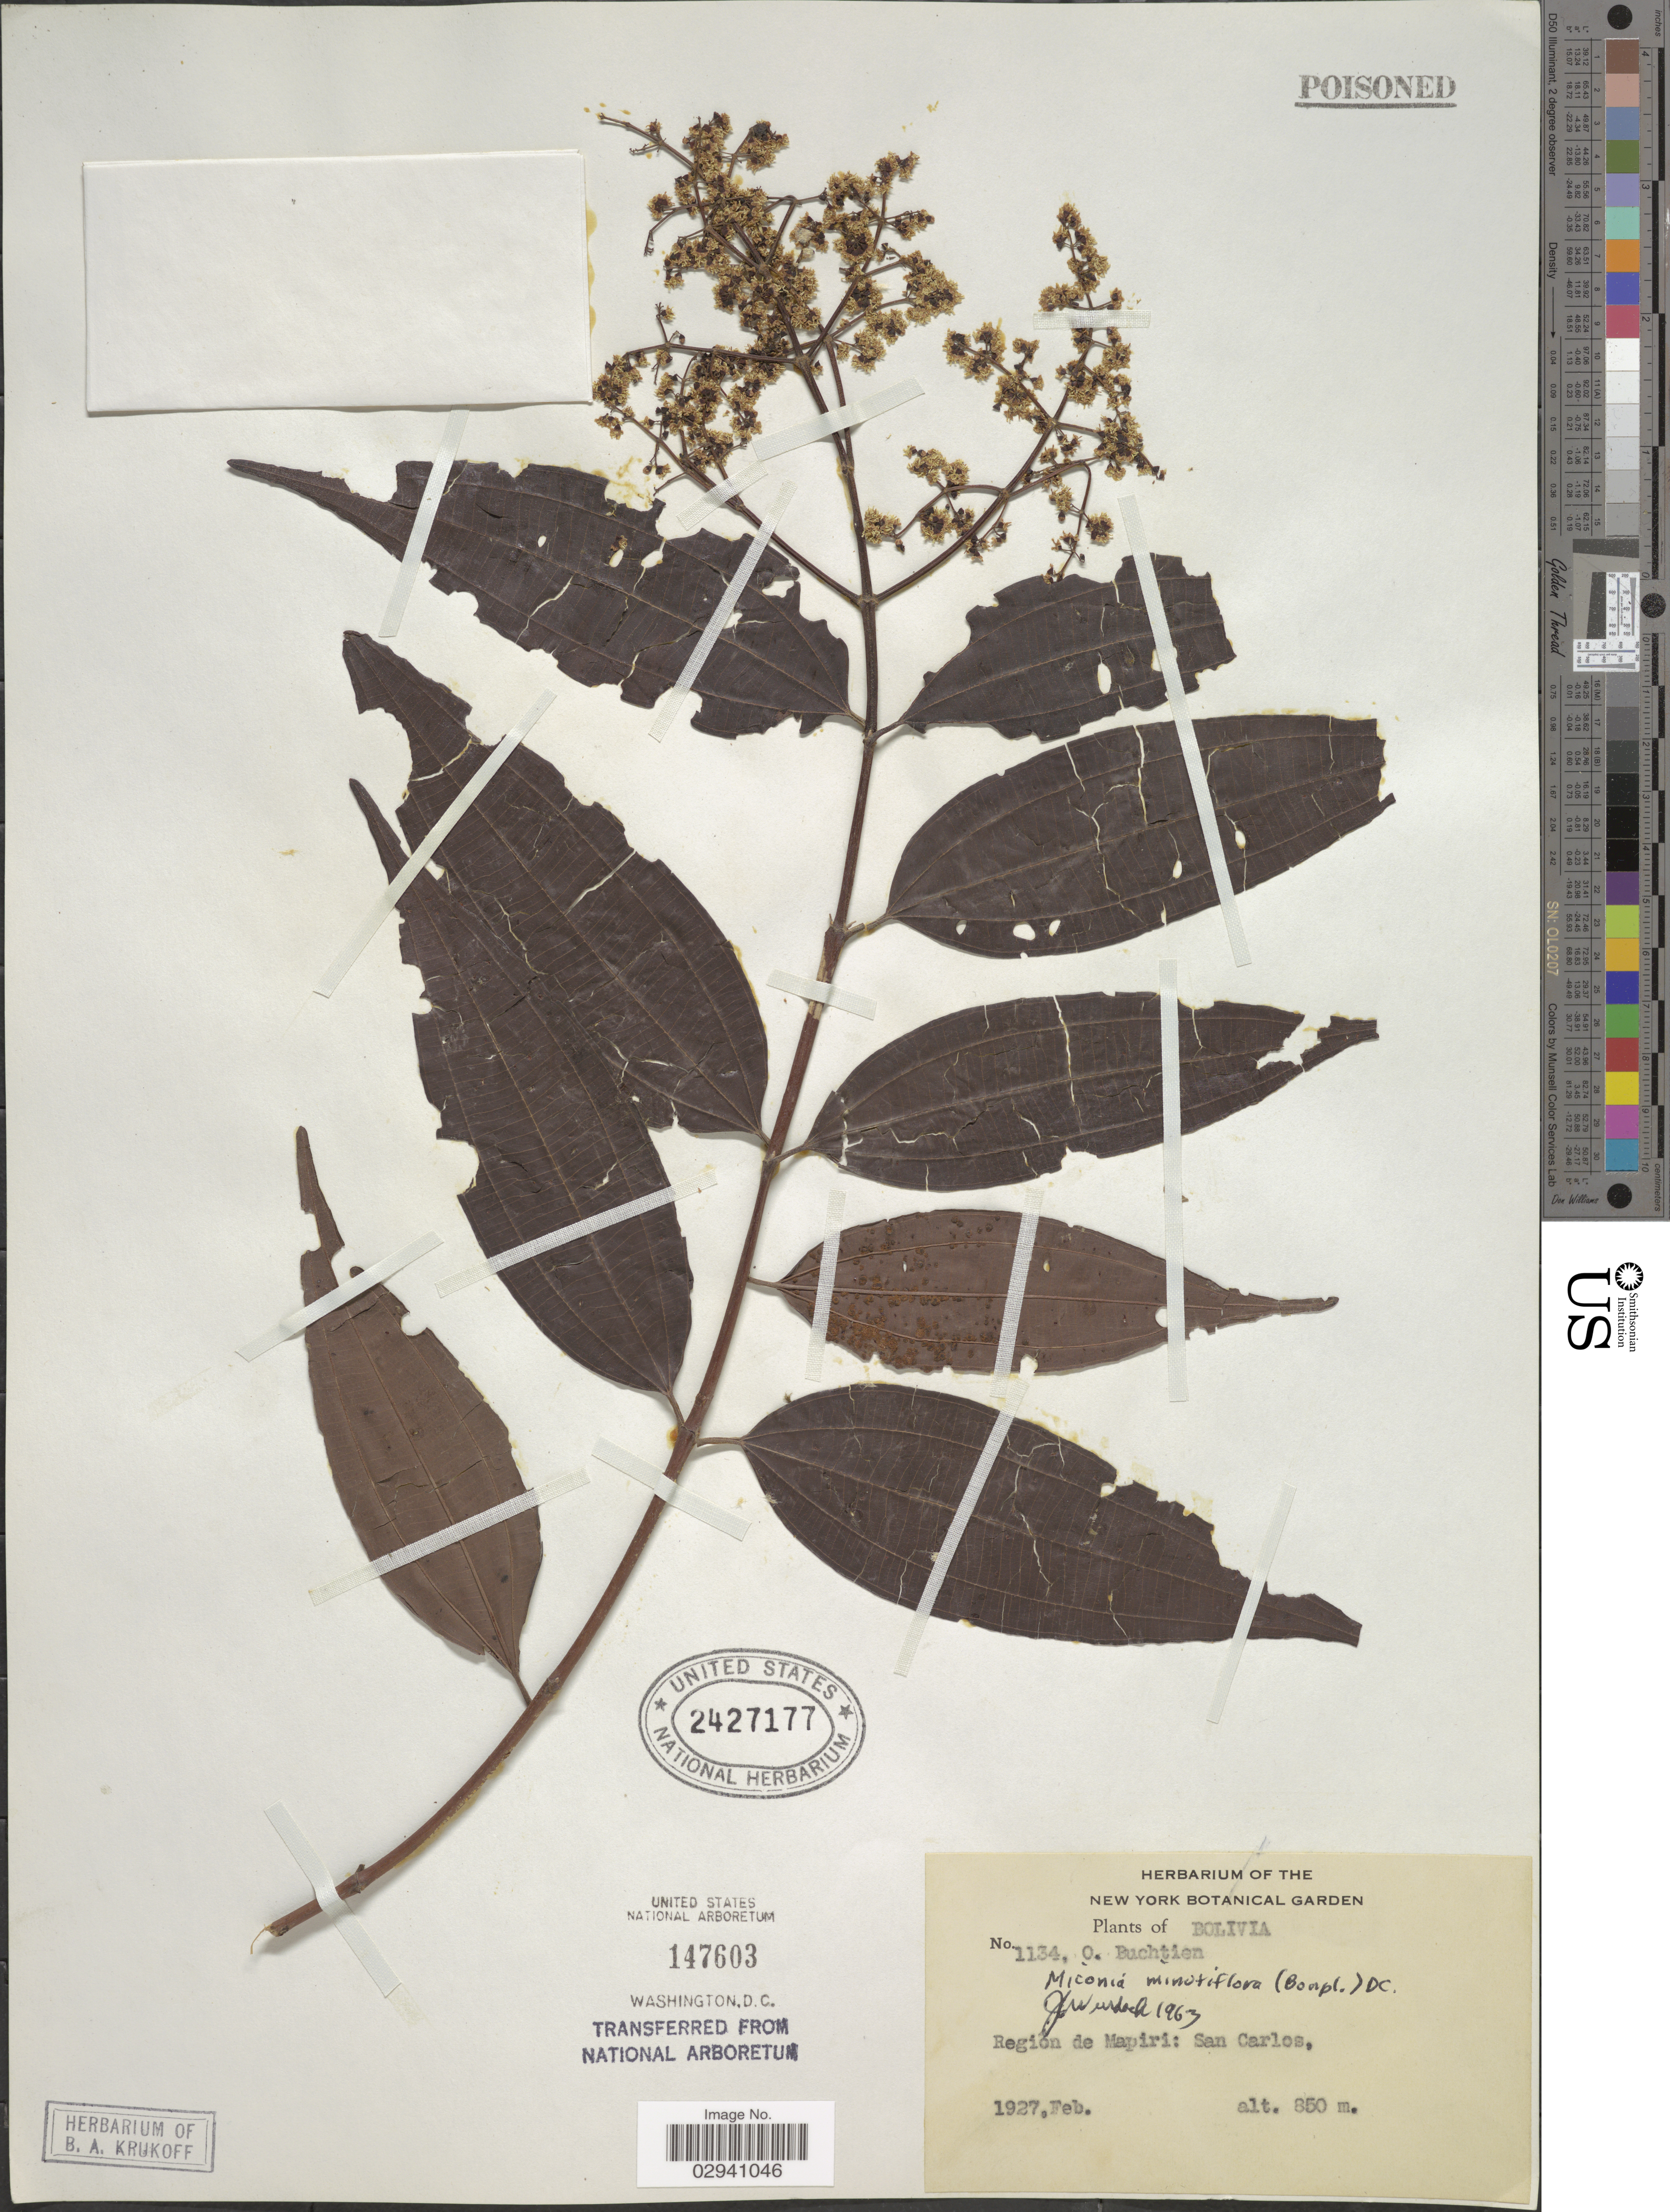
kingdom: Plantae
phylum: Tracheophyta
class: Magnoliopsida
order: Myrtales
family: Melastomataceae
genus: Miconia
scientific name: Miconia minutiflora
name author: (Bonpl.) DC.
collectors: O. Buchtien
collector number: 1134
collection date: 1927-02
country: Bolivia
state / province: La Paz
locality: Region de Mapiri: San Carlos.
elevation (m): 850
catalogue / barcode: US 2427177